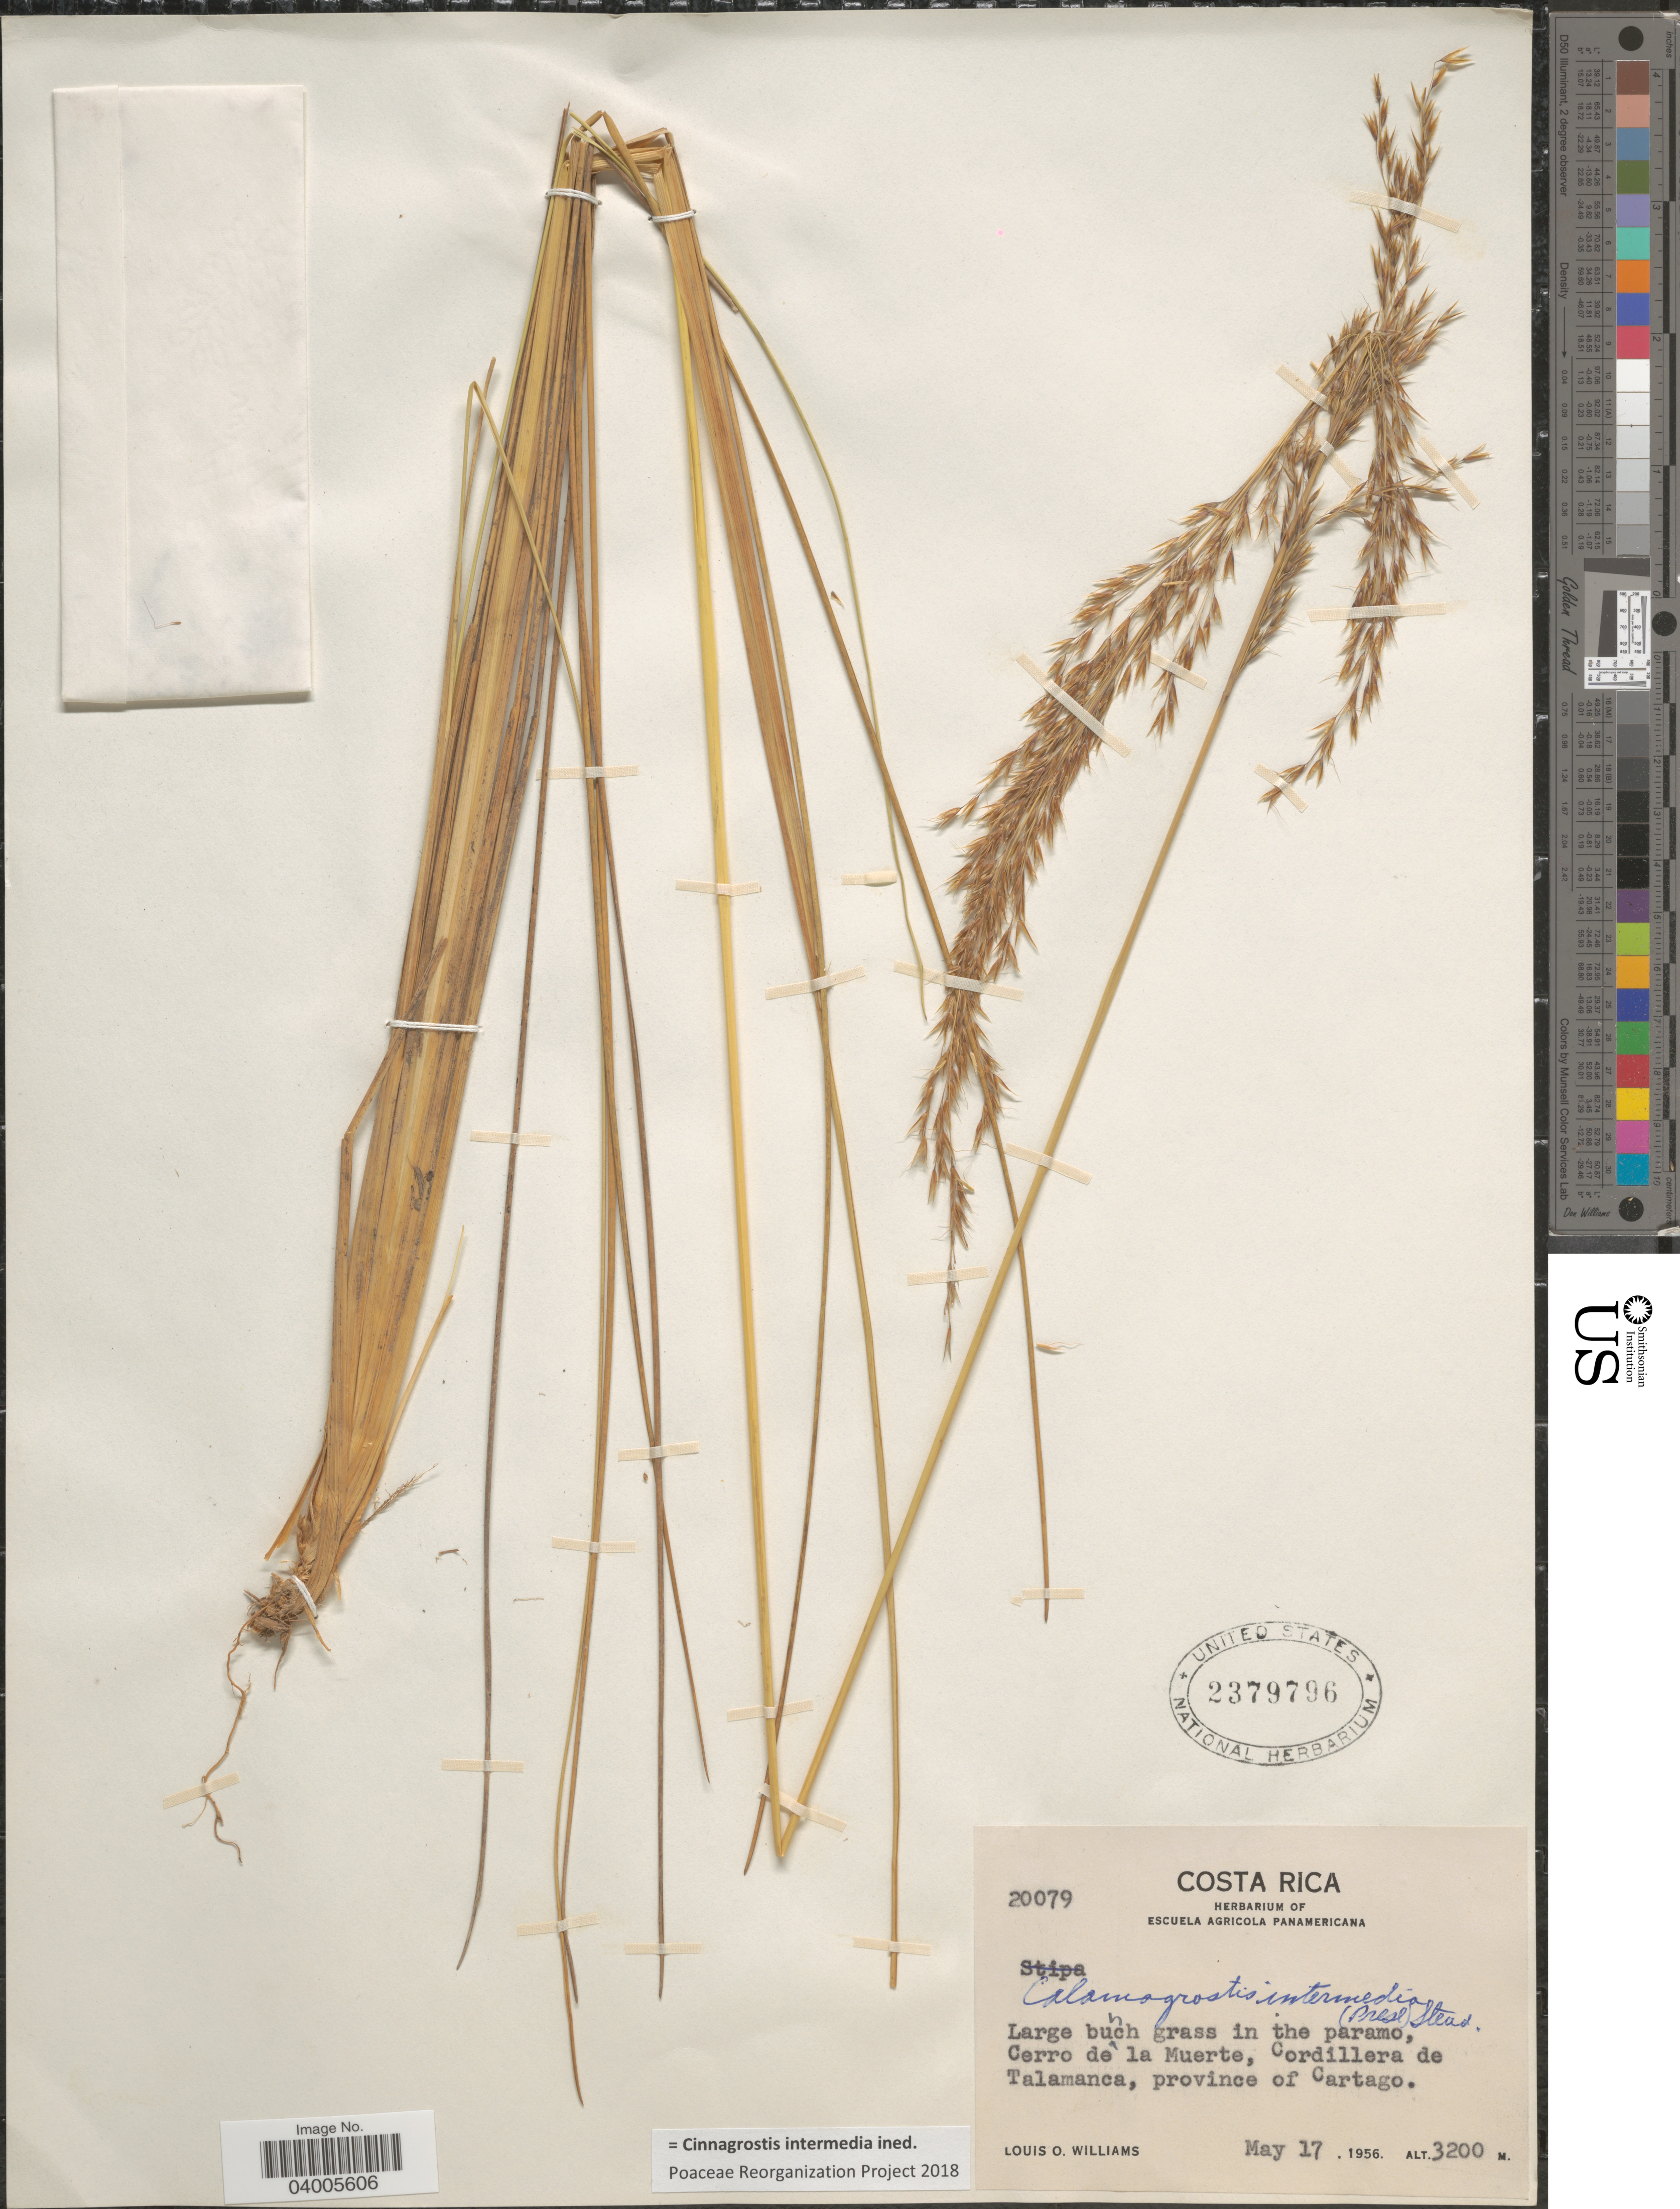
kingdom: Plantae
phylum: Tracheophyta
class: Liliopsida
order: Poales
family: Poaceae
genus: Cinnagrostis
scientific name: Cinnagrostis intermedia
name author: (J. Presl) P.M. Peterson et al.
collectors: L. O. Williams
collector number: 20079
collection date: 1956-05-17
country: Costa Rica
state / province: Cartago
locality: Large bunch grass in the paramo, Cerro de la Muerte, Cordillerea de Talamanca.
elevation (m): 3200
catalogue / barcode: US 2379796